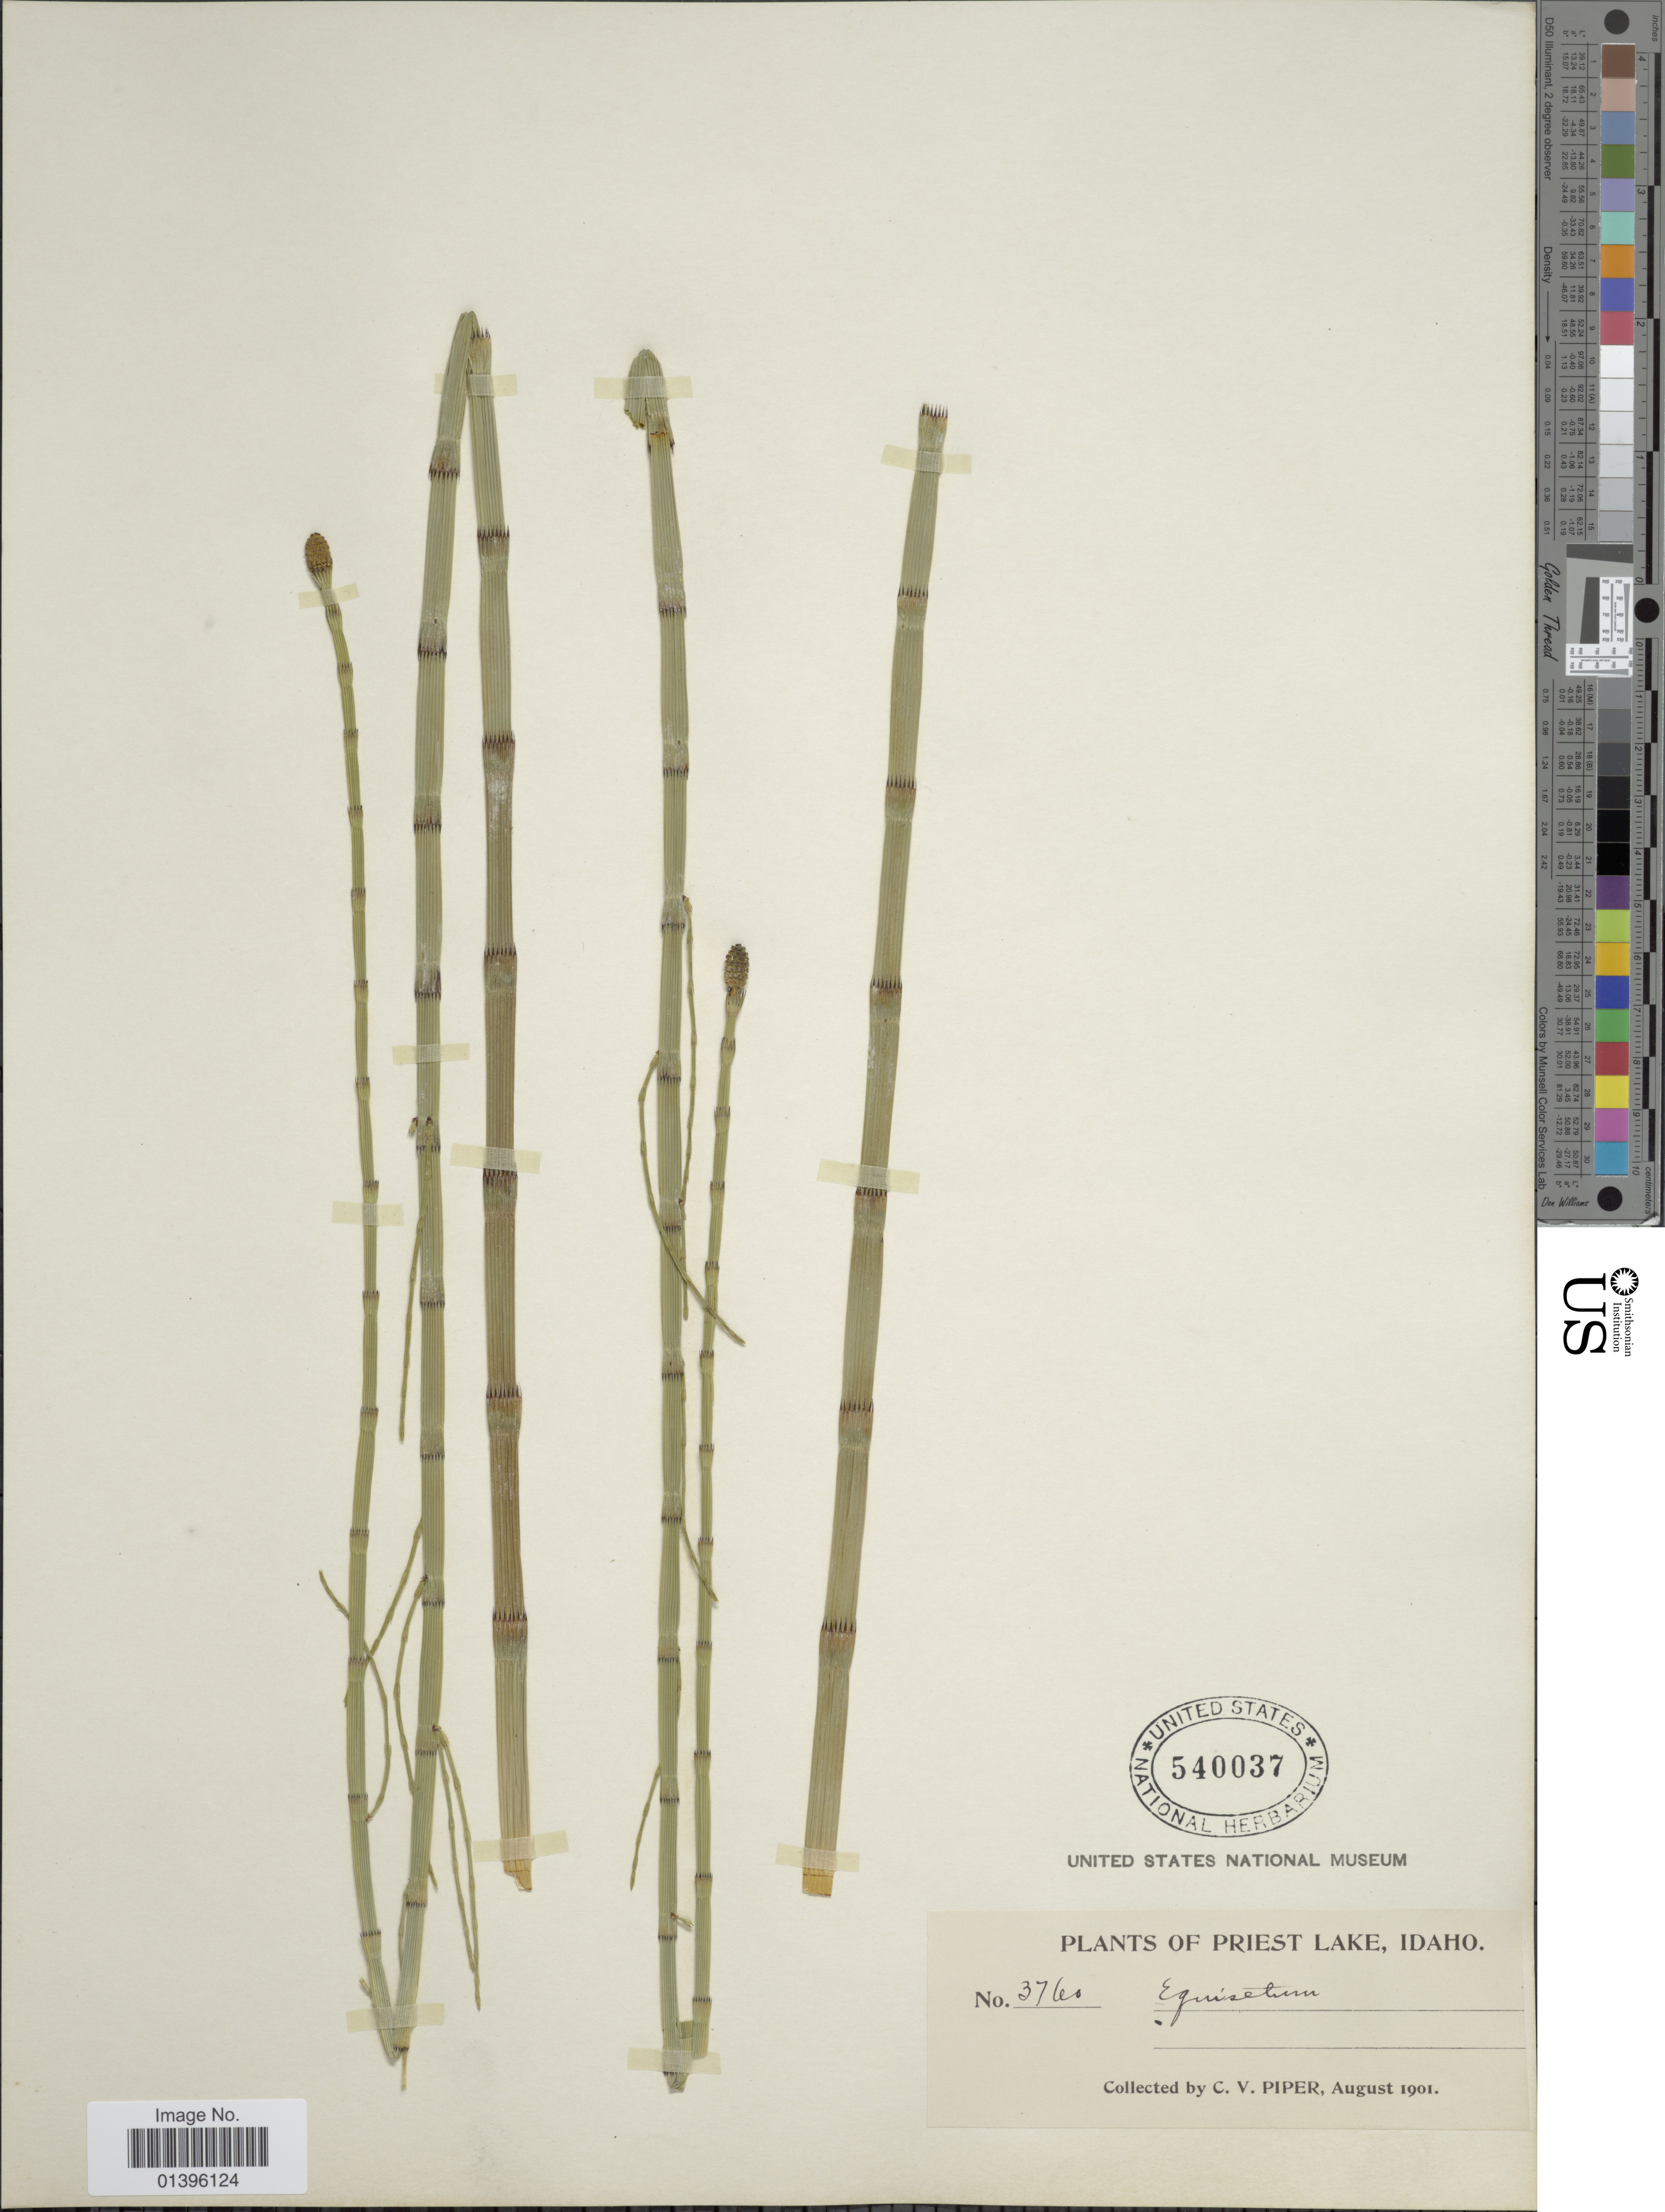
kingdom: Plantae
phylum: Tracheophyta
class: Polypodiopsida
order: Equisetales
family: Equisetaceae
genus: Equisetum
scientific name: Equisetum fluviatile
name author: L.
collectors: C. V. Piper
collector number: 3760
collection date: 1901-08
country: United States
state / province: Idaho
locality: Priest Lake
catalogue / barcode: US 540037